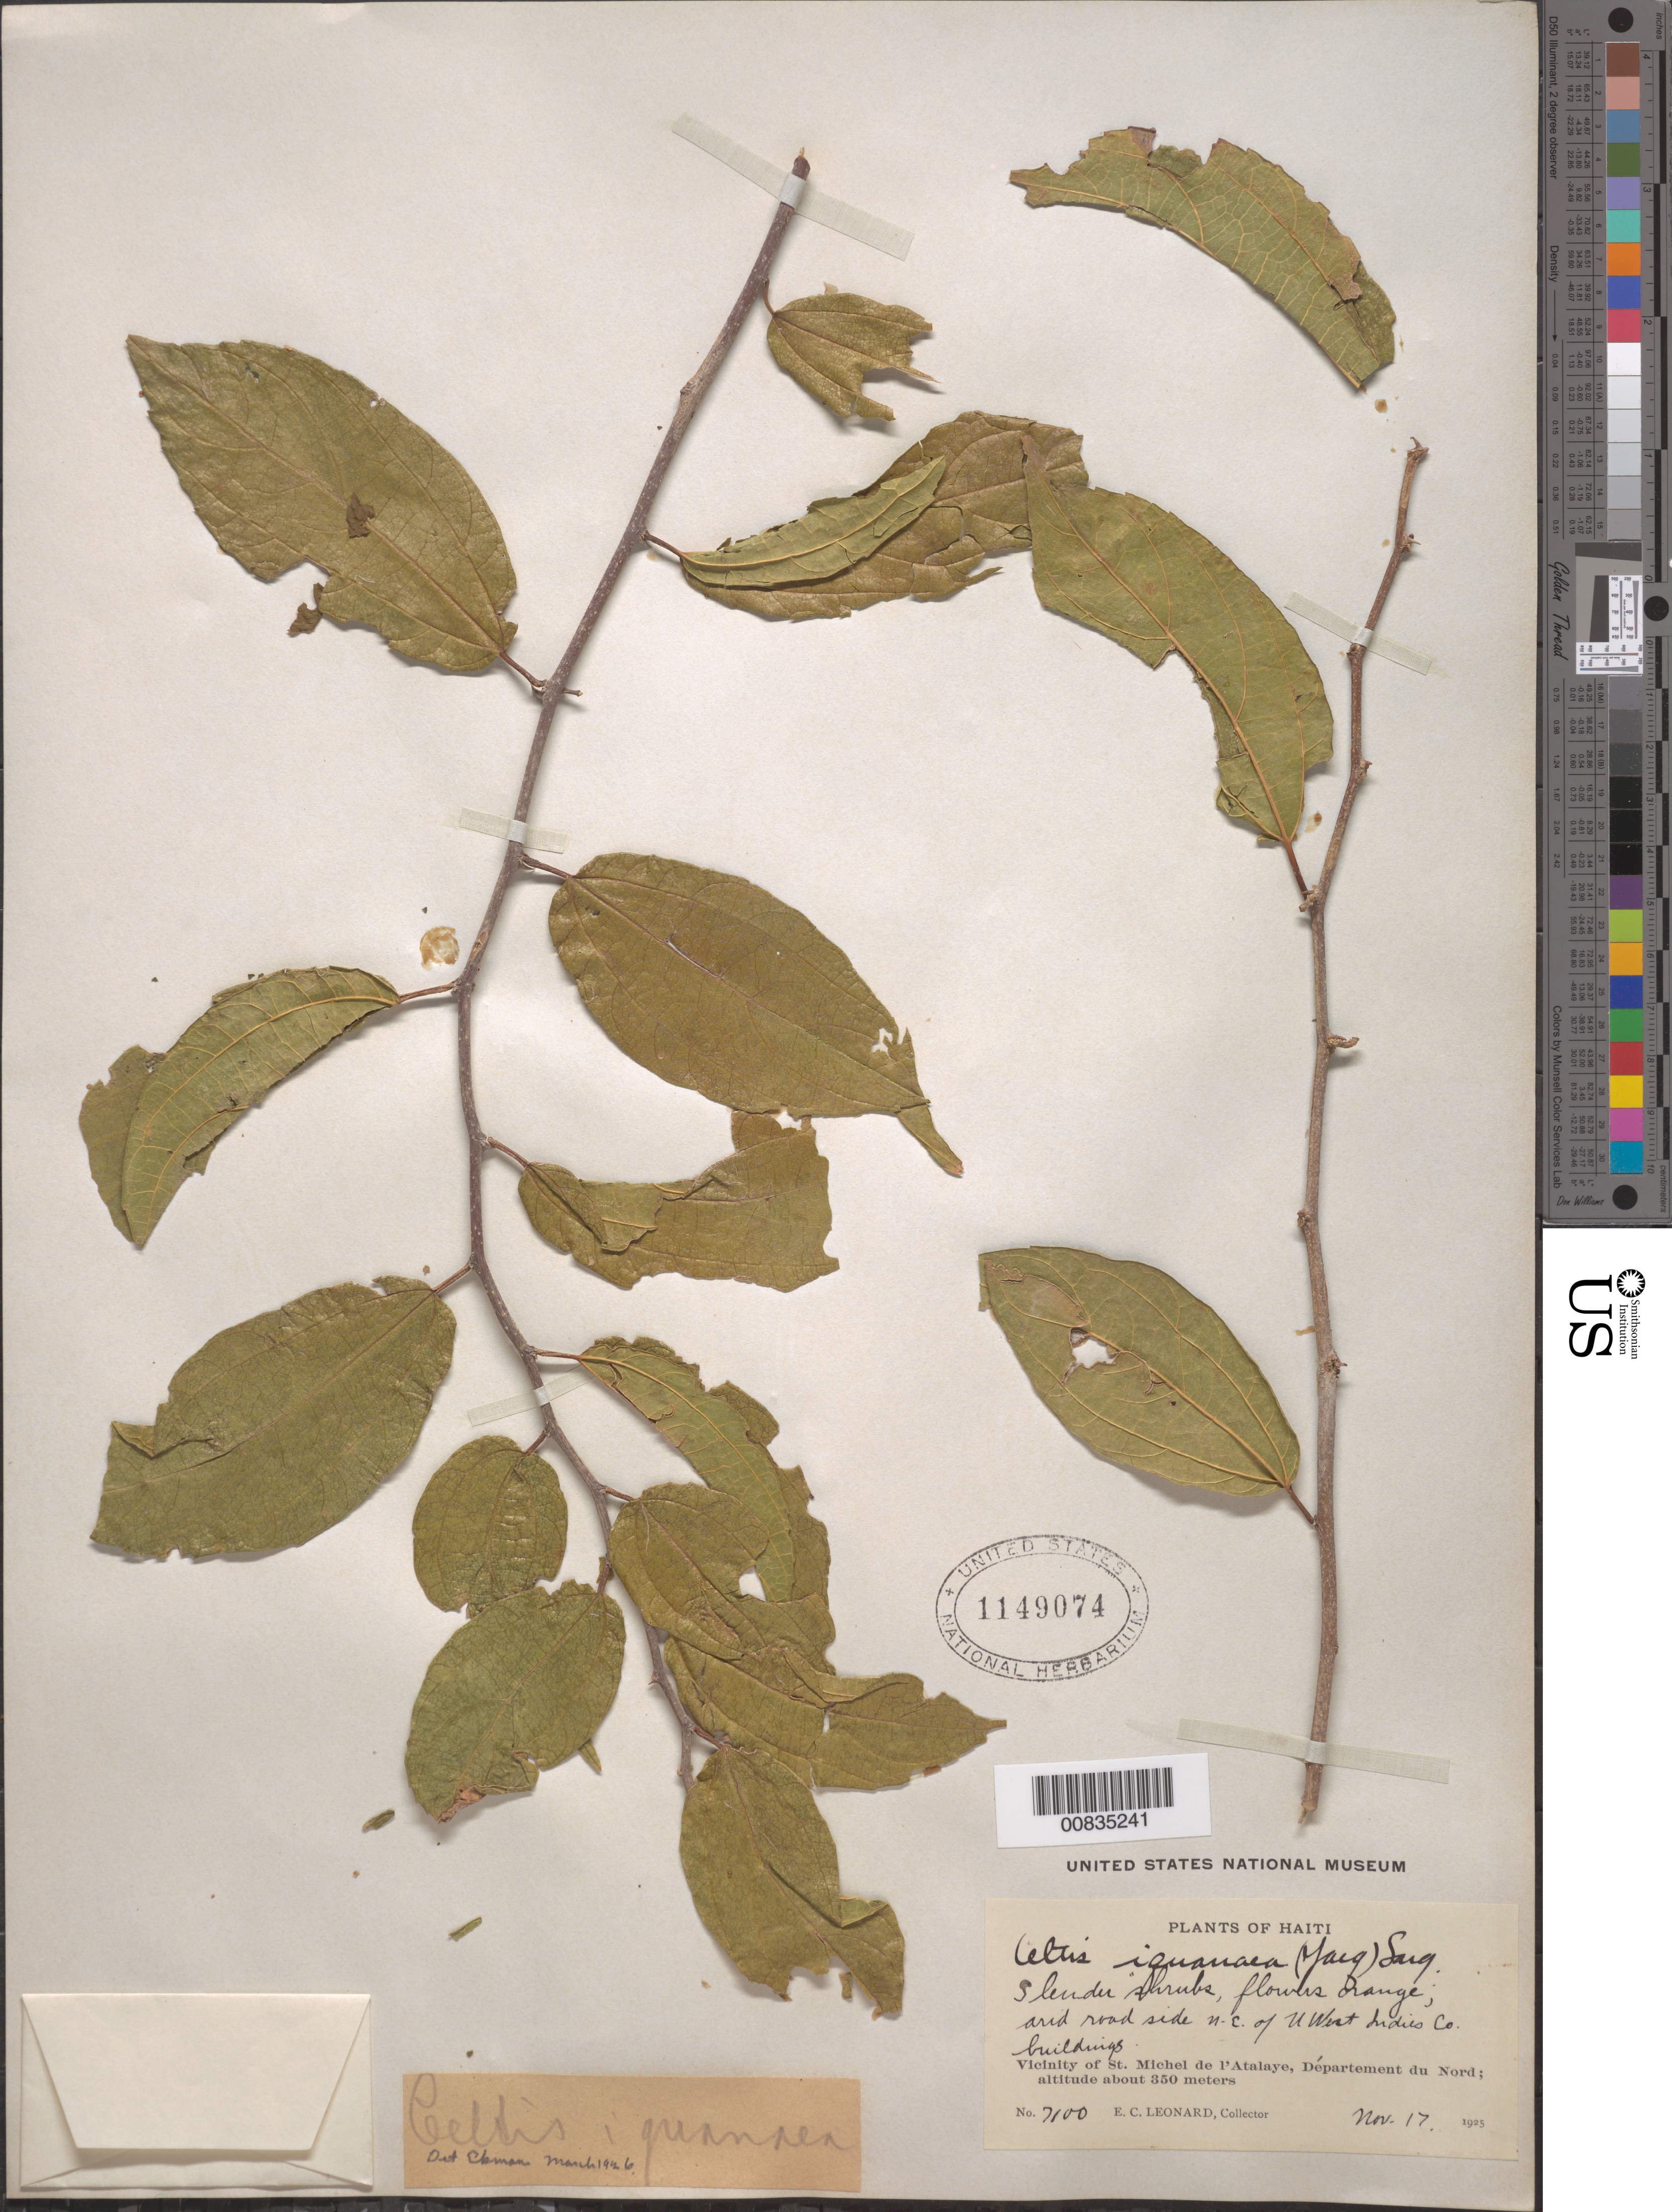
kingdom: Plantae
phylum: Tracheophyta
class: Magnoliopsida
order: Rosales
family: Cannabaceae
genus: Celtis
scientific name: Celtis iguanaea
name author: (Jacq.) Sarg.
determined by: Ekman, E. L.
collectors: E. C. Leonard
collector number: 7100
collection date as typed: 17 Nov 1925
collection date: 1925-11-17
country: Haiti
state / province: Nord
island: Hispaniola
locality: Vicinity of St. Michel de l'Atalaye. Arid road side N. E. of U West Indies Co. buildings.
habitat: Arid road side.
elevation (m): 350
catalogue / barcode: US 1149074